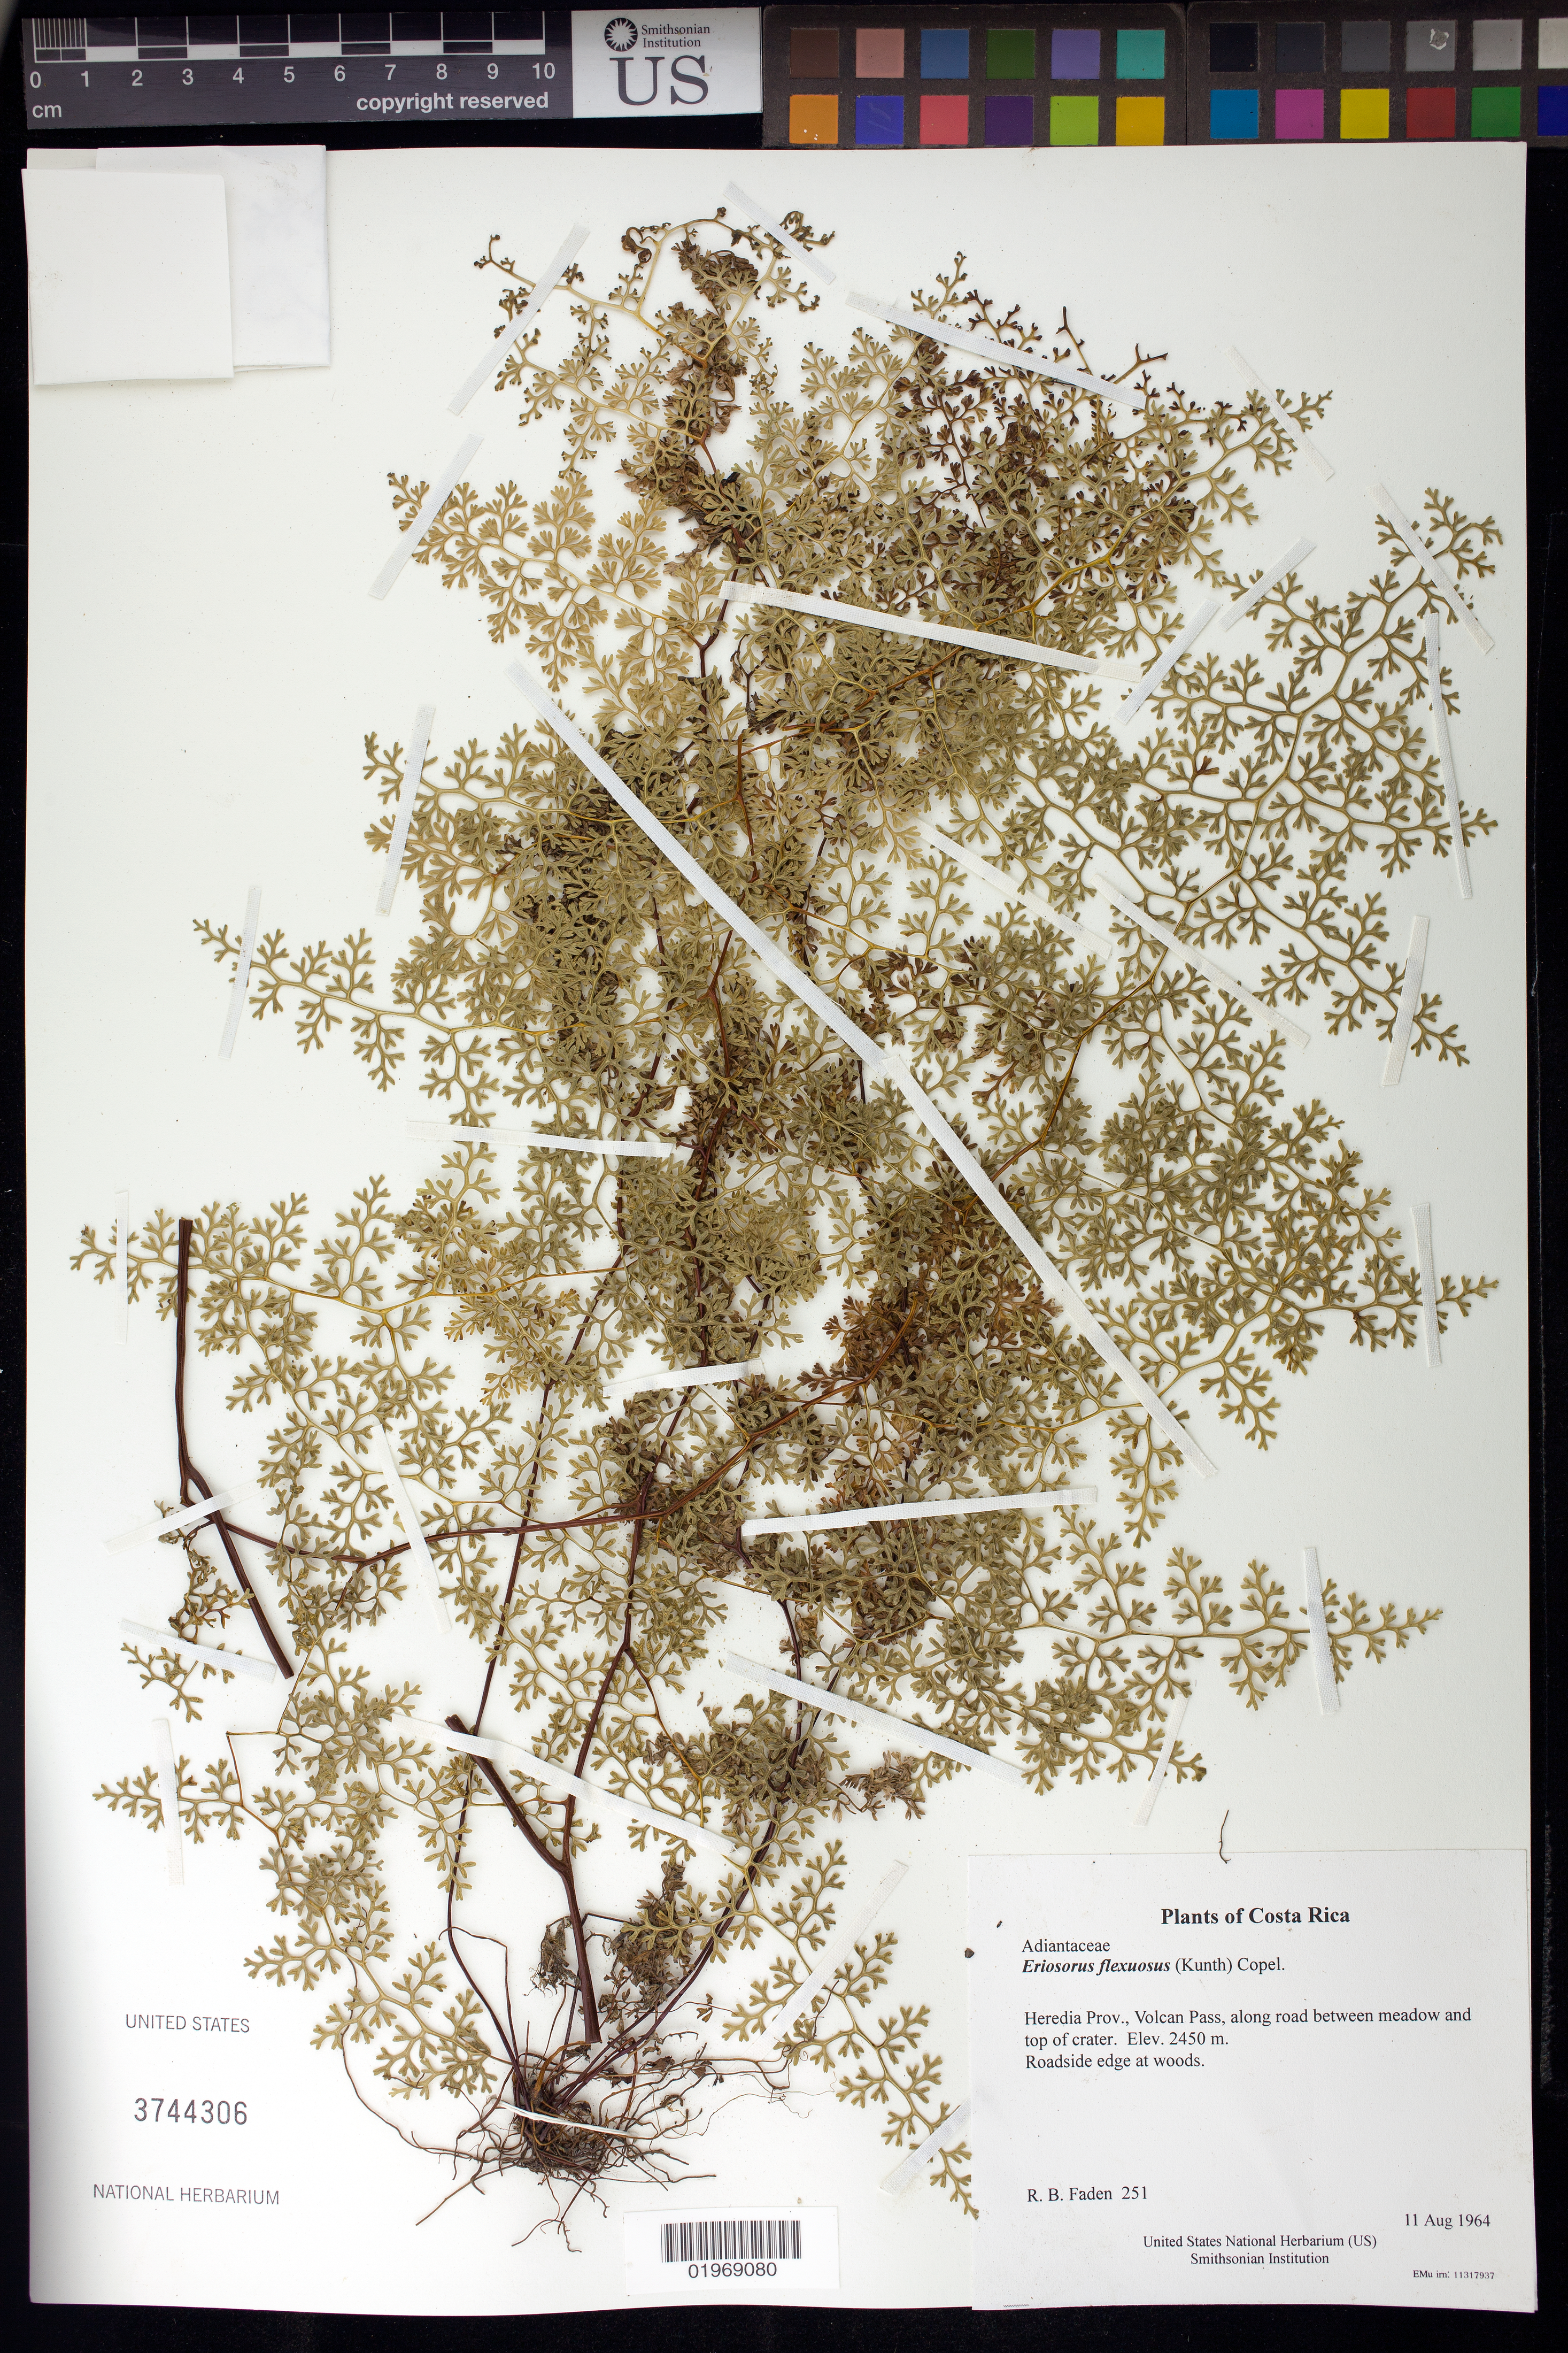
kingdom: Plantae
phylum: Tracheophyta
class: Polypodiopsida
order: Polypodiales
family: Pteridaceae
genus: Eriosorus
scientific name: Eriosorus flexuosus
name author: (Kunth) Copel.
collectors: R. B. Faden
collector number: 251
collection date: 1964-08-11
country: Costa Rica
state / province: Heredia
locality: Volcan Pass, along road between meadow and top of crater.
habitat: Roadside edge at woods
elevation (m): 2450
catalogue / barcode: US 3744306